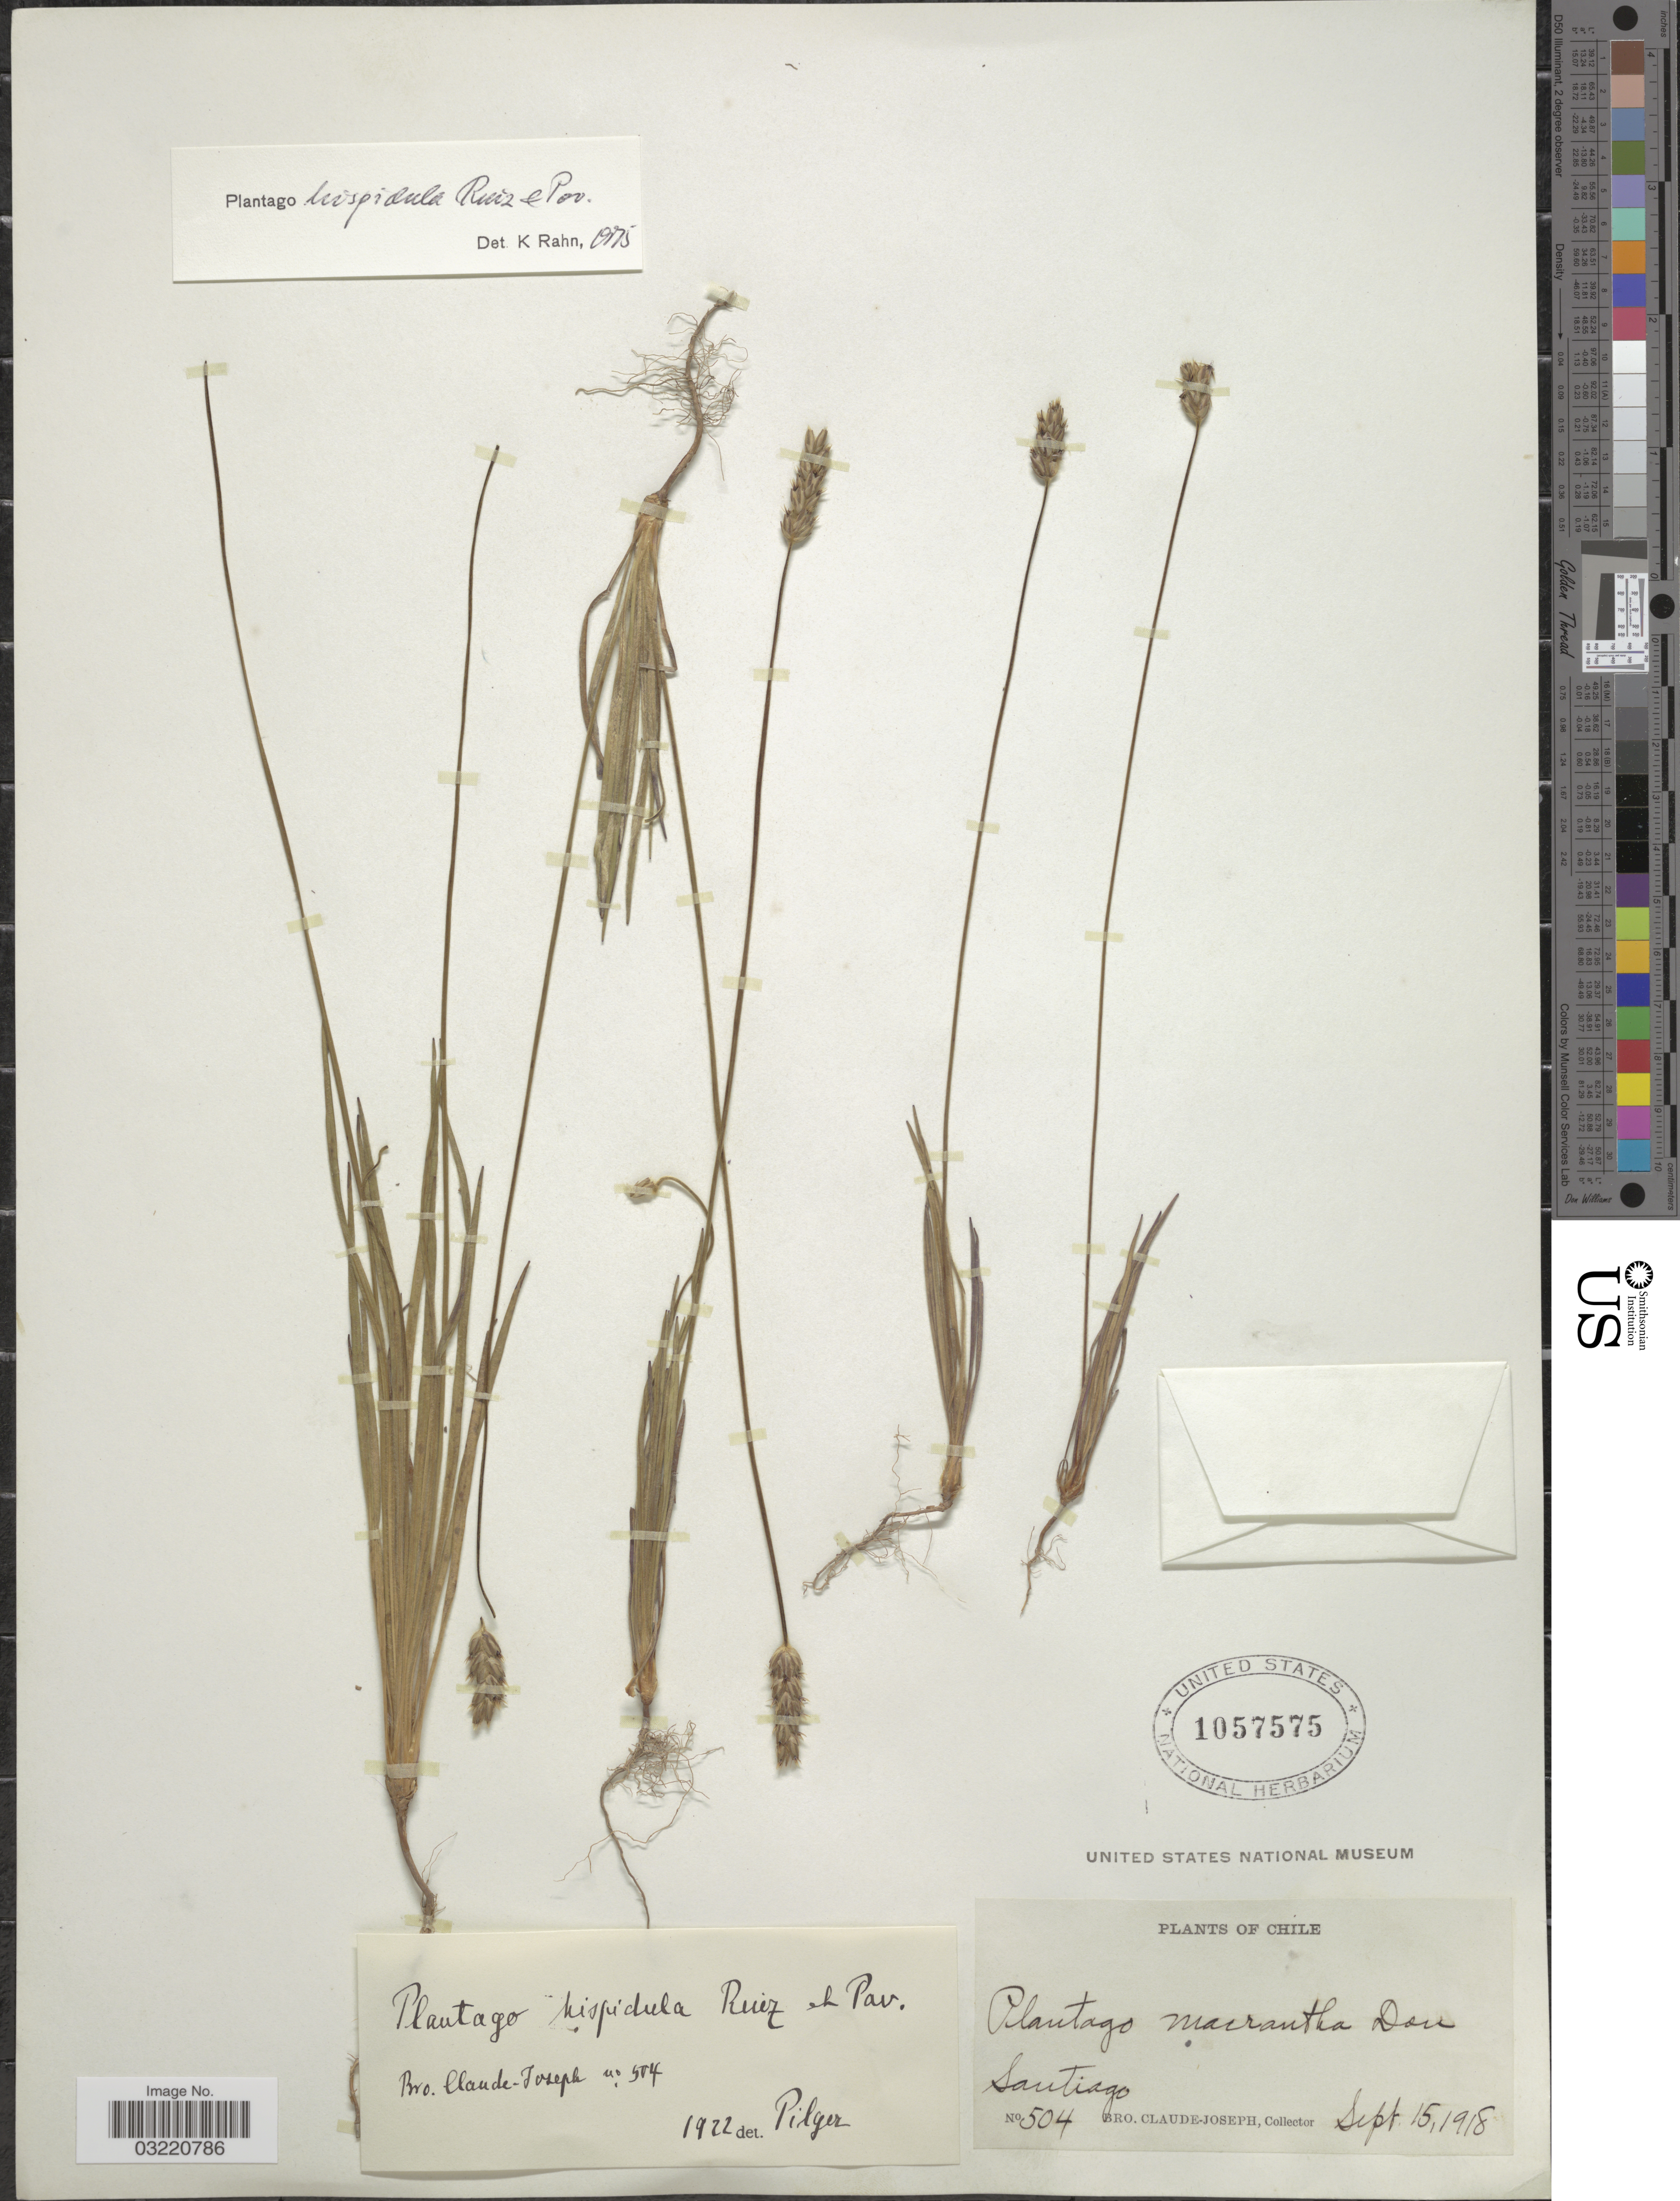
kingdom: Plantae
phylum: Tracheophyta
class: Magnoliopsida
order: Lamiales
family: Plantaginaceae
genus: Plantago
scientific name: Plantago hispidula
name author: Ruiz & Pav.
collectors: Bro. Claude-Joseph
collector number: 504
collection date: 1918-09-15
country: Chile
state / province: Región Metropolitana (RM)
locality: Santiago.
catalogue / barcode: US 1057575